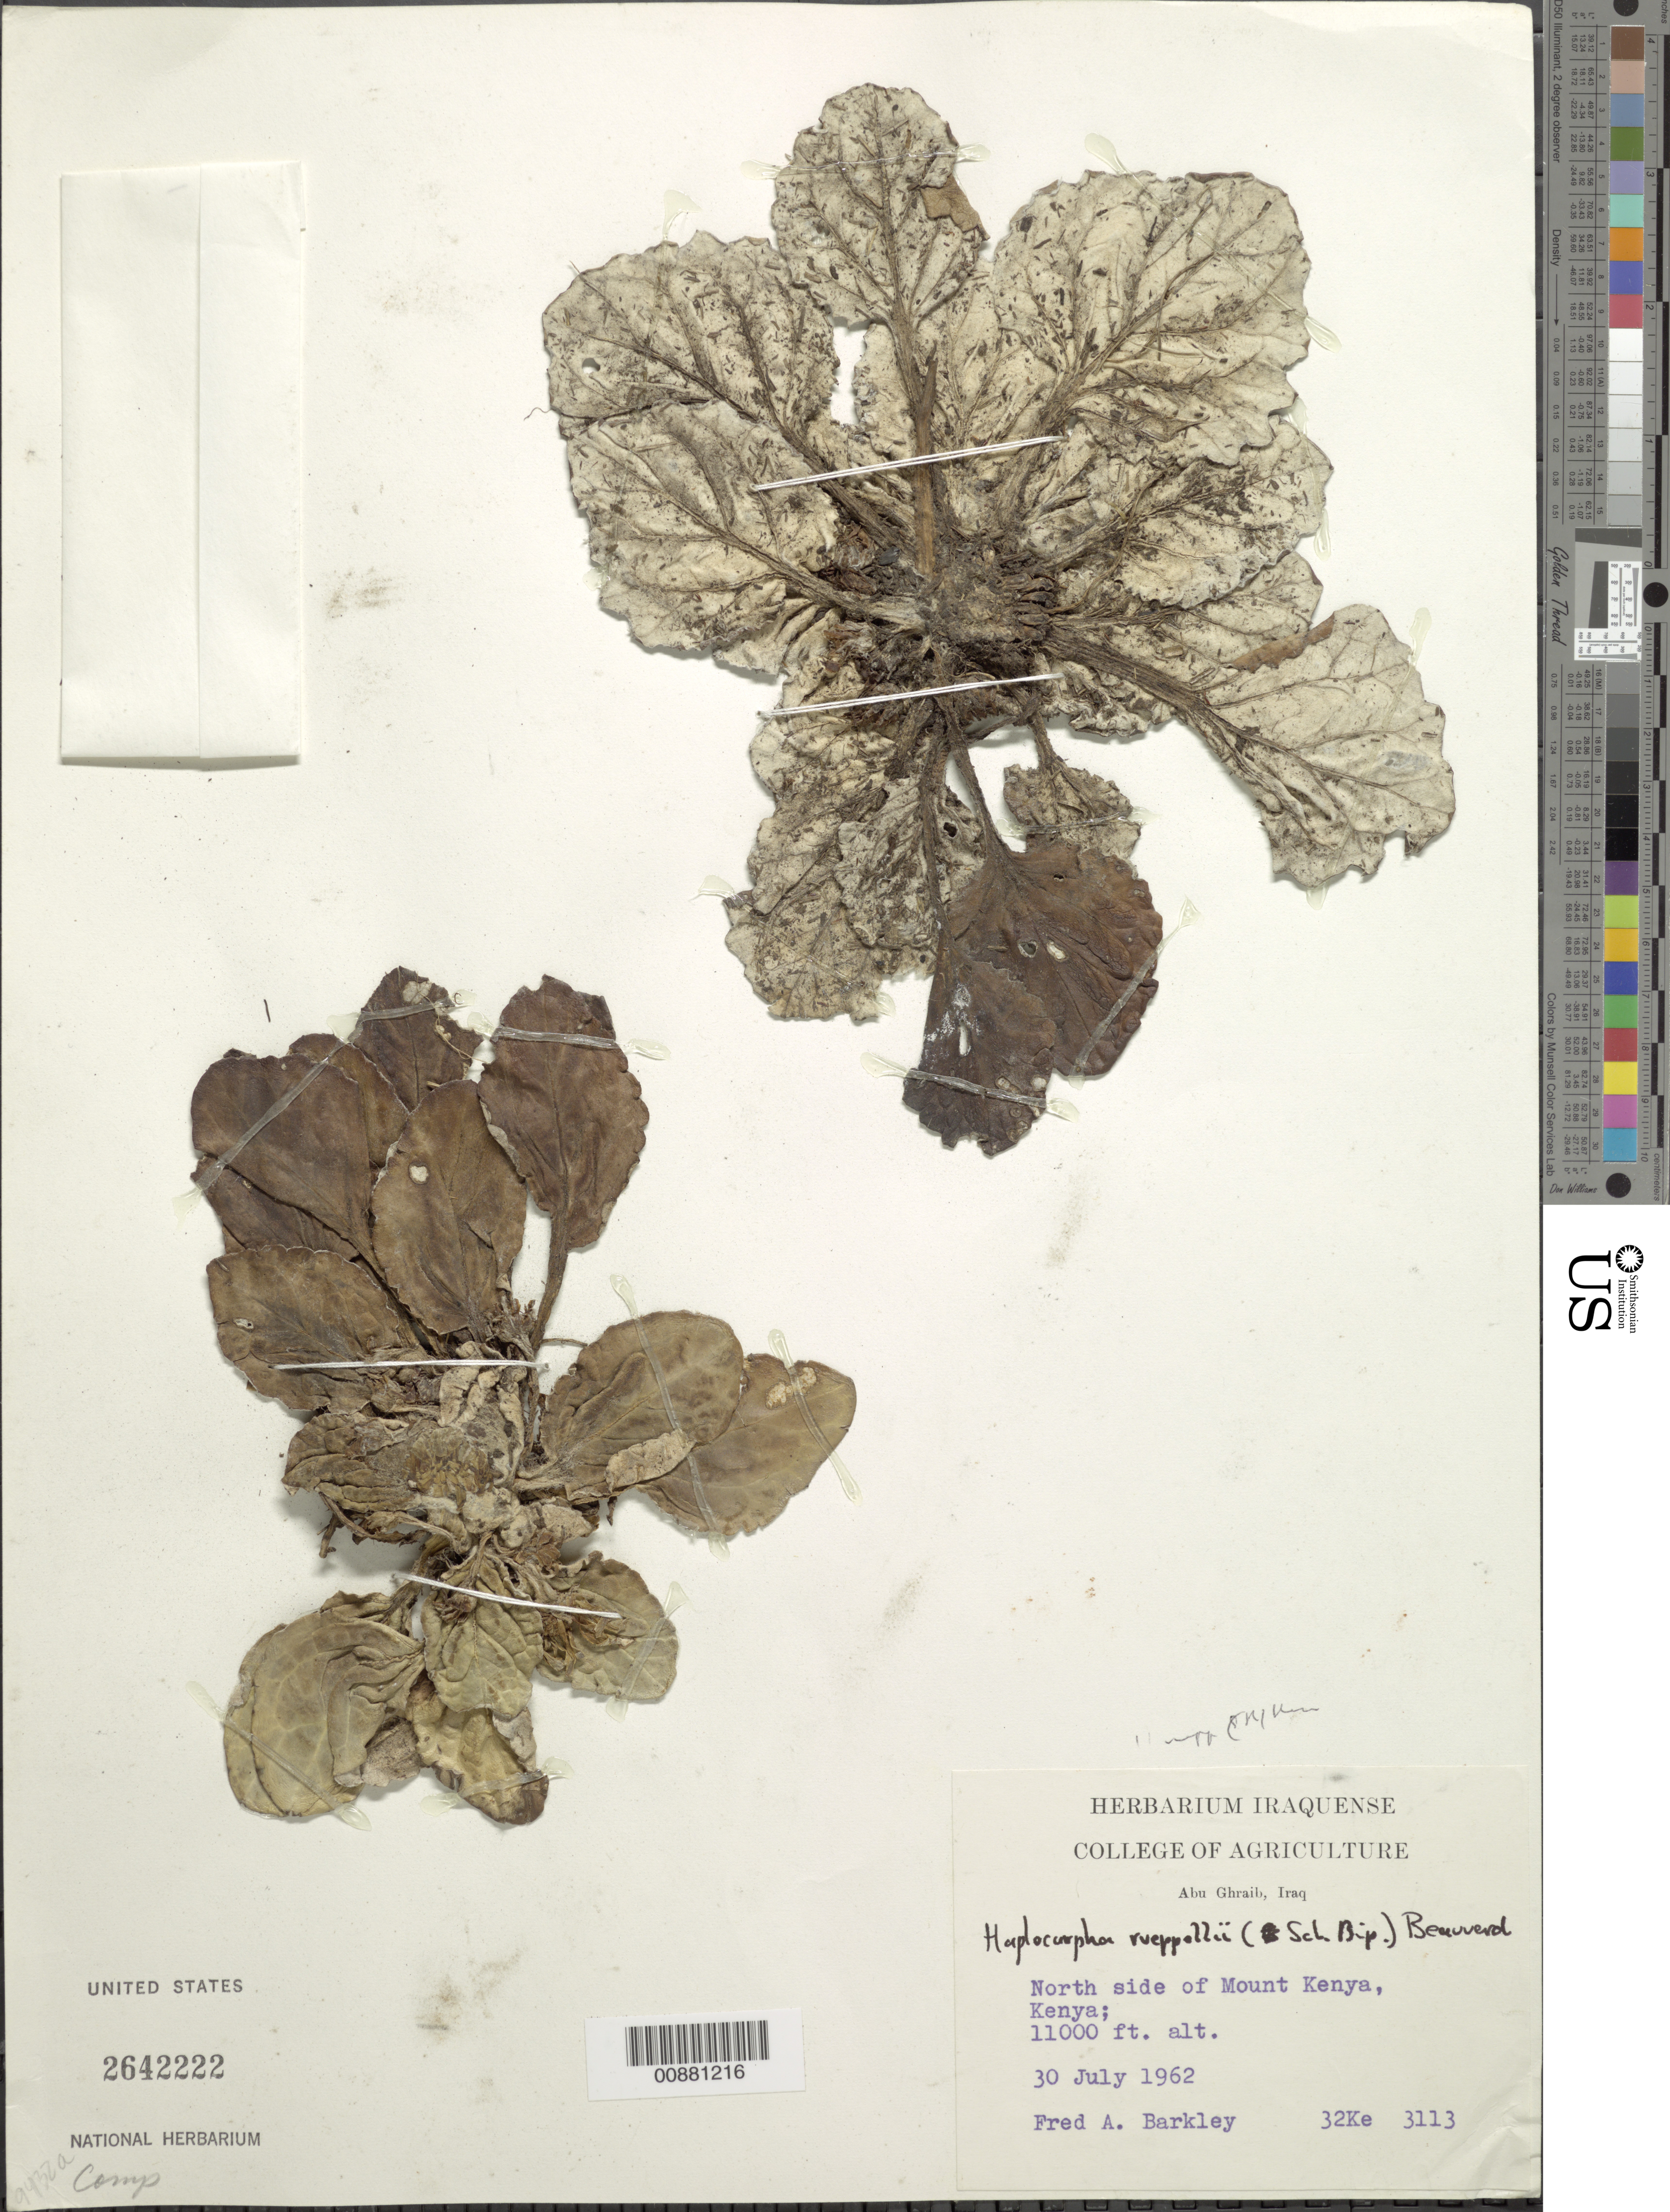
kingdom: Plantae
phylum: Tracheophyta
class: Magnoliopsida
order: Asterales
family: Asteraceae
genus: Haplocarpha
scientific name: Haplocarpha rueppelii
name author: (Sch. Bip.) Beauverd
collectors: F. A. Barkley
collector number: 3113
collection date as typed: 30 July 1962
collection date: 1962-07-30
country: Kenya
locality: Mount Kenya, north side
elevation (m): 3353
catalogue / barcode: US 2642222